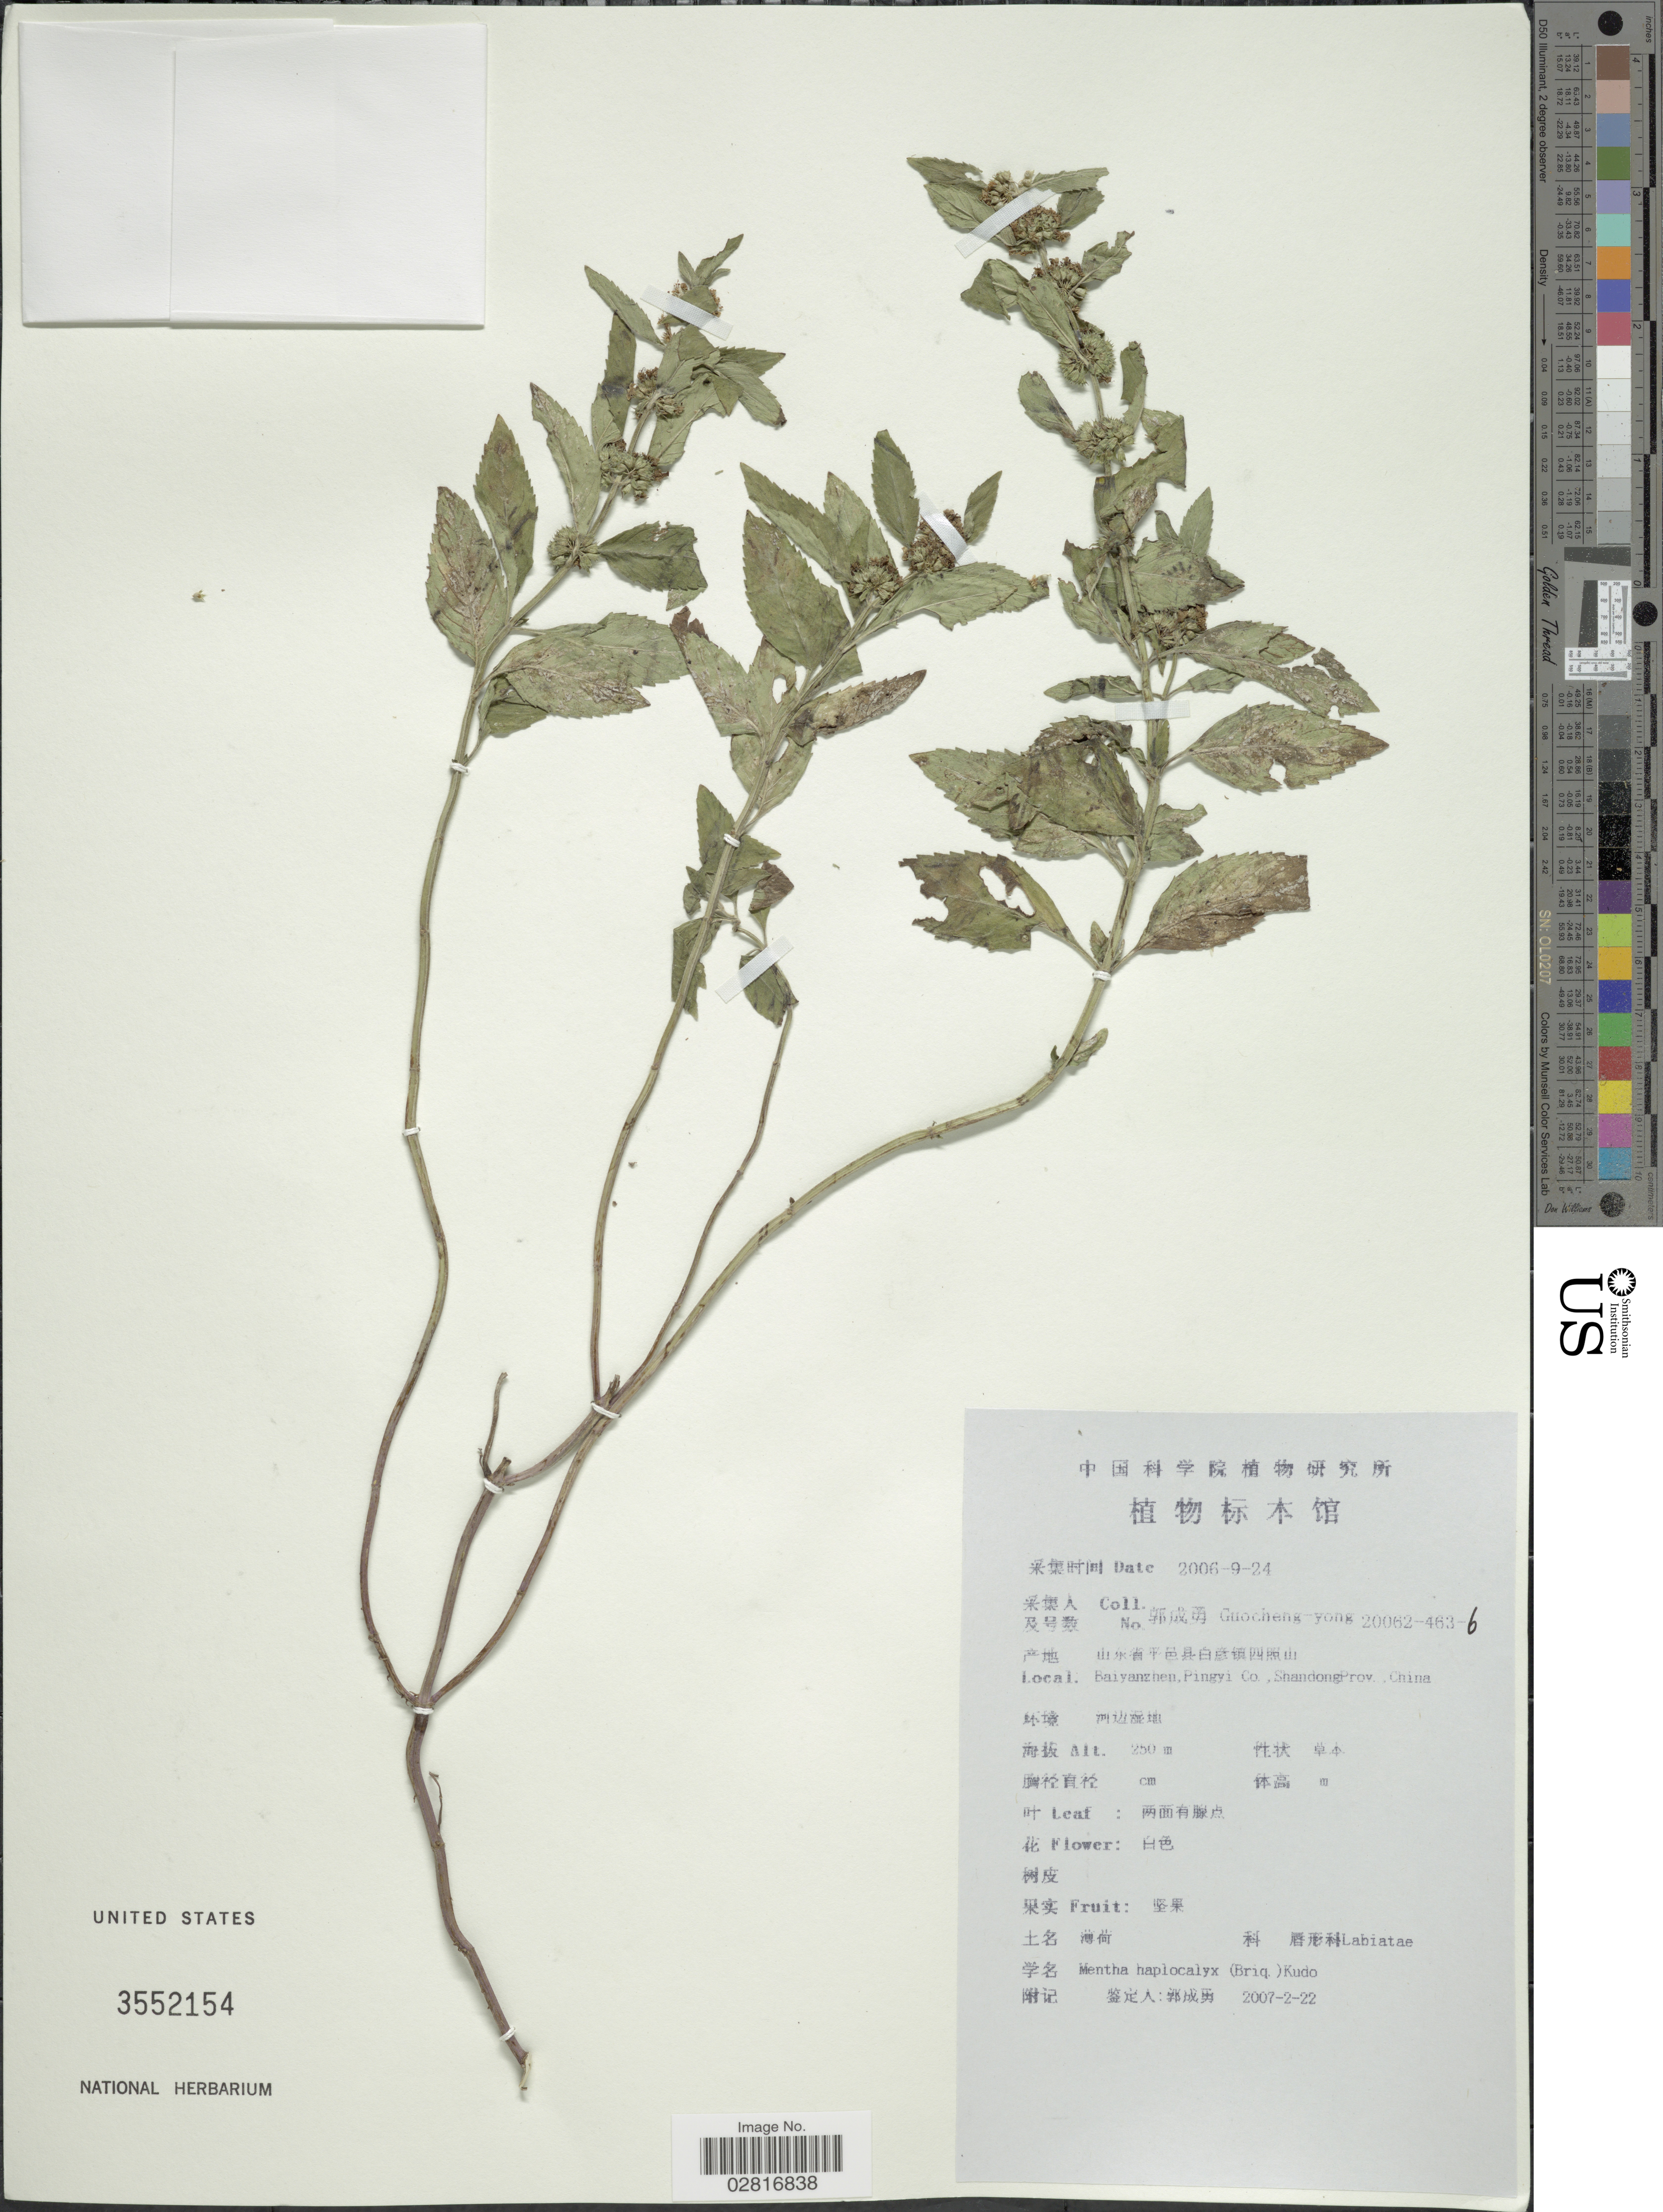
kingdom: Plantae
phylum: Tracheophyta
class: Magnoliopsida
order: Lamiales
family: Lamiaceae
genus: Mentha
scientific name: Mentha haplocalyx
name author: Briq.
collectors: Guo cheng-yong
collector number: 20062-463-6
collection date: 2006-09-24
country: China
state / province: Shandong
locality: Baiyanzhen, Pingyi Co., Shandong Prov., China.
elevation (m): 250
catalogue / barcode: US 3552154